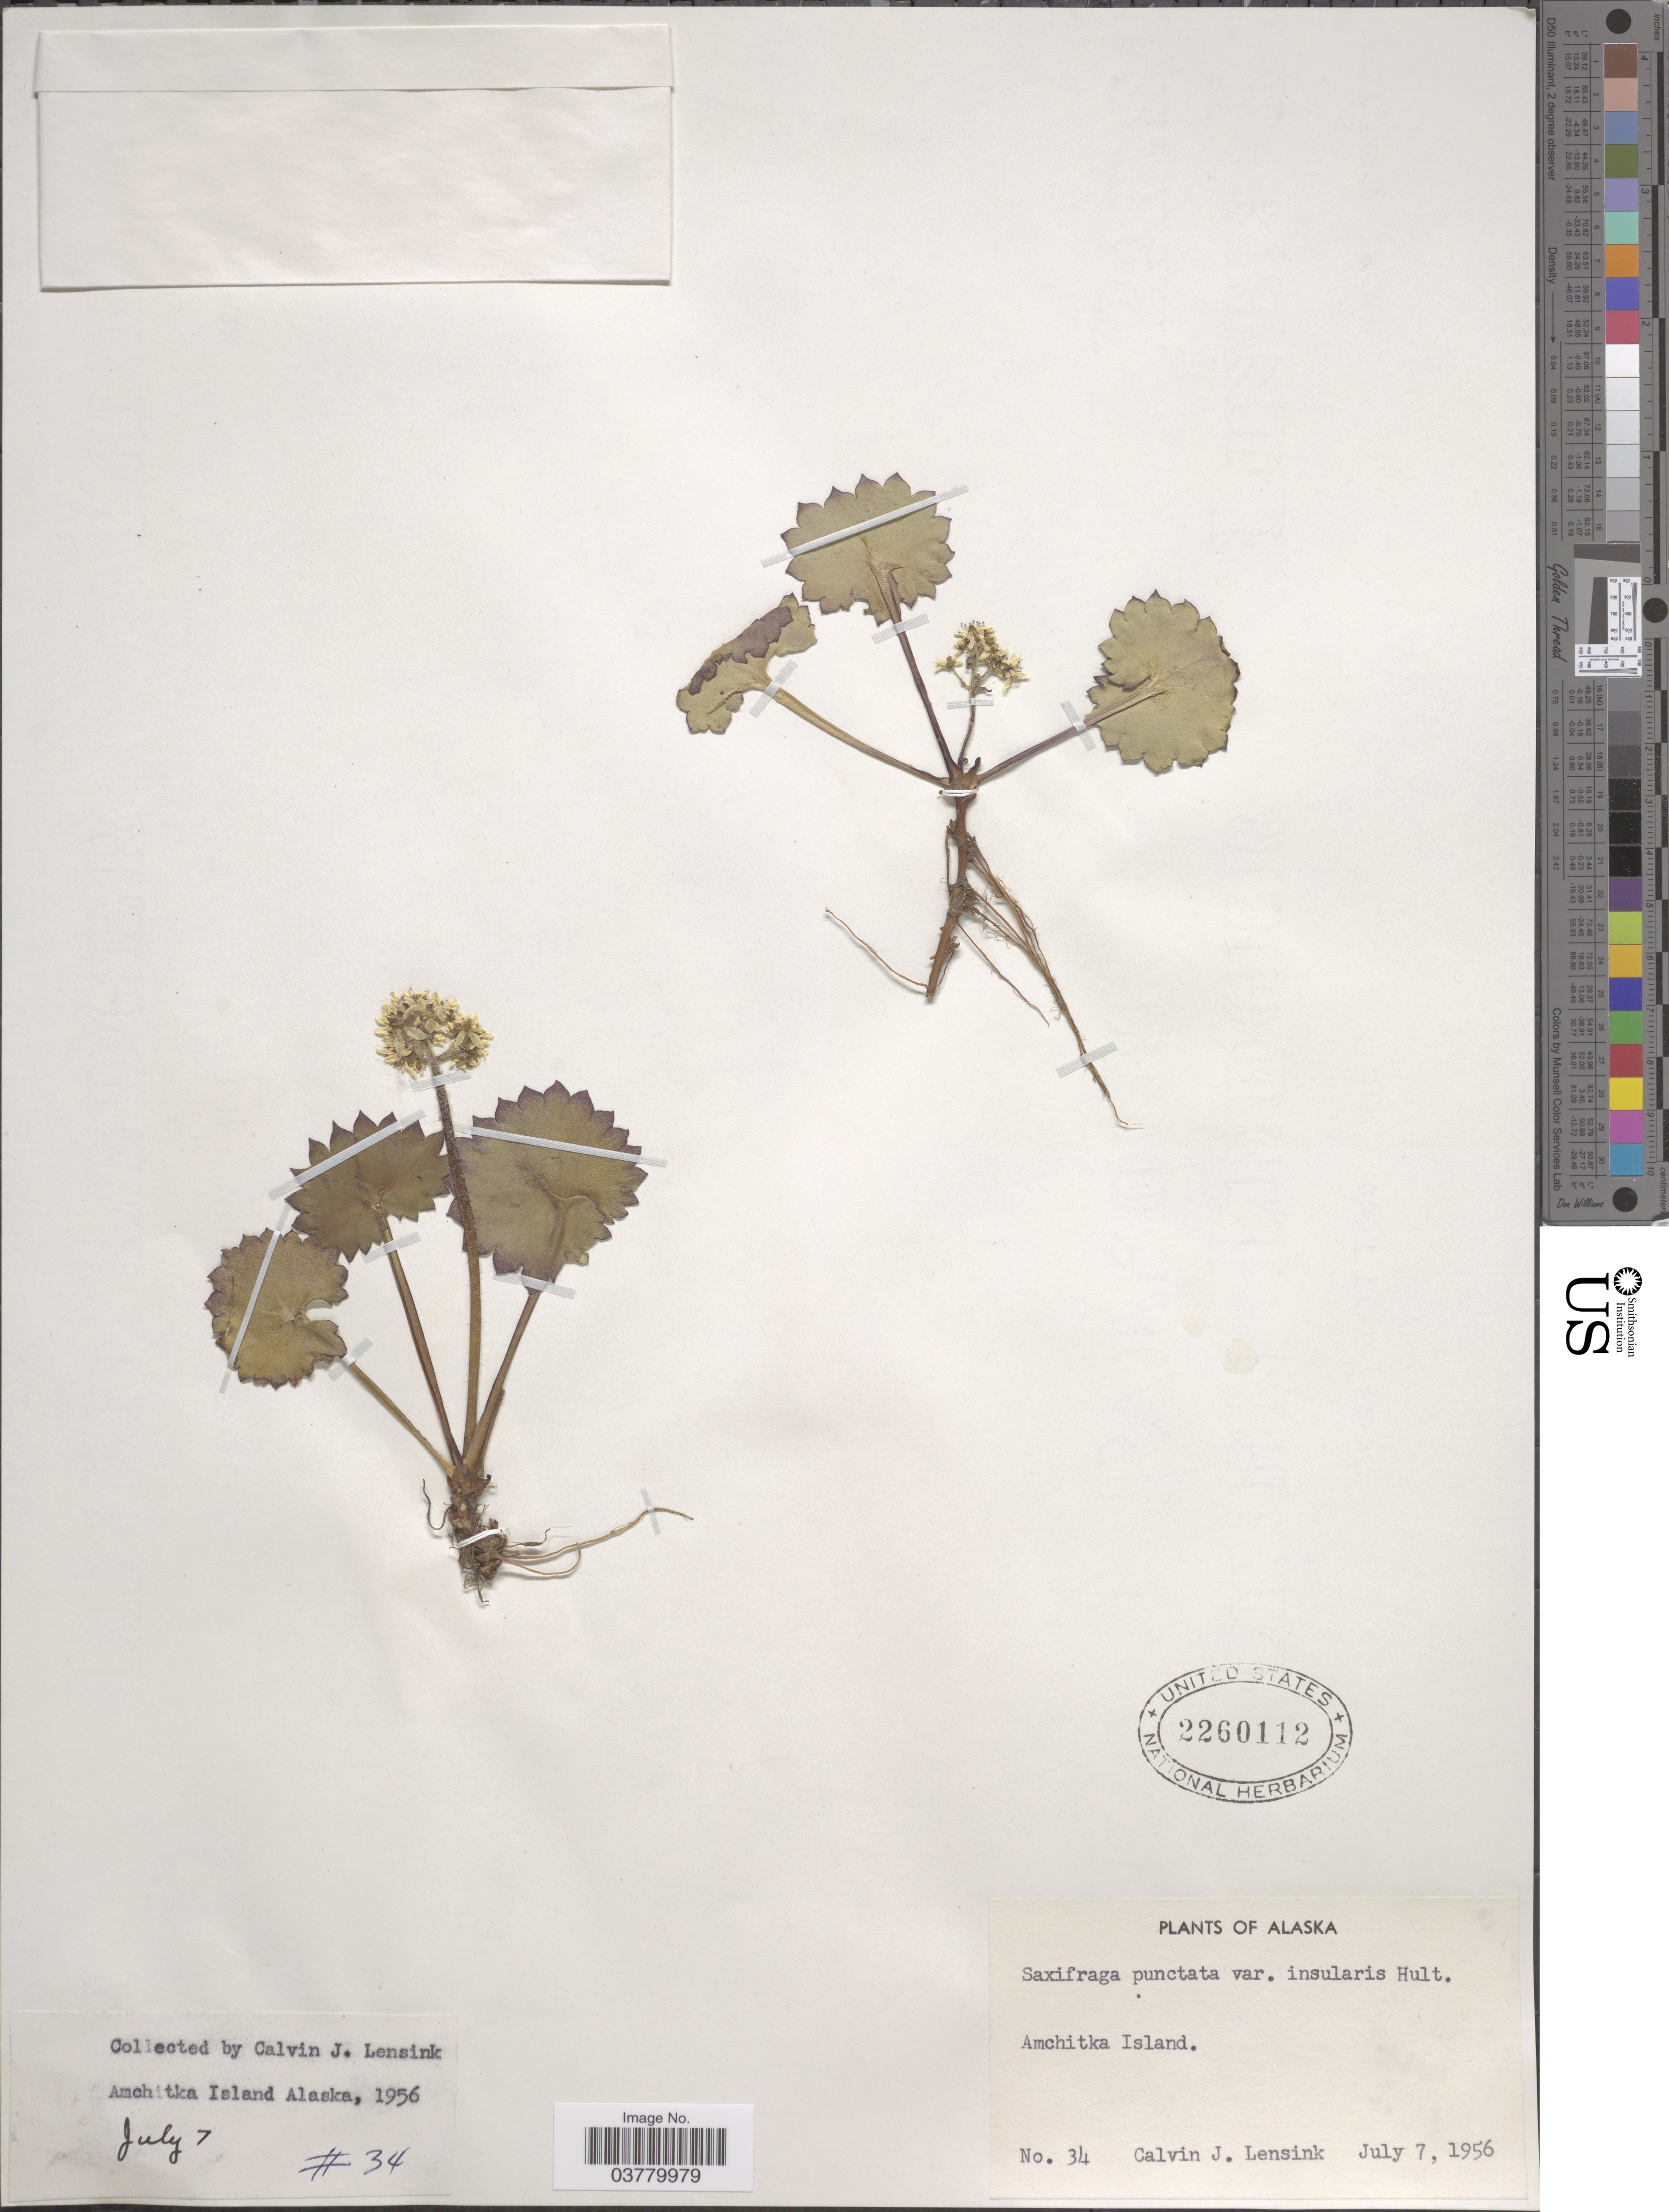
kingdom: Plantae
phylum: Tracheophyta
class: Magnoliopsida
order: Saxifragales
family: Saxifragaceae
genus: Micranthes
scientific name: Micranthes nelsoniana var. insularis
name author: (Hultén) Gornall & H. Ohba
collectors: C. Lensink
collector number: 34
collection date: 1956-07-07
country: United States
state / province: Alaska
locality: Amchitka Island.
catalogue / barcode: US 2260112